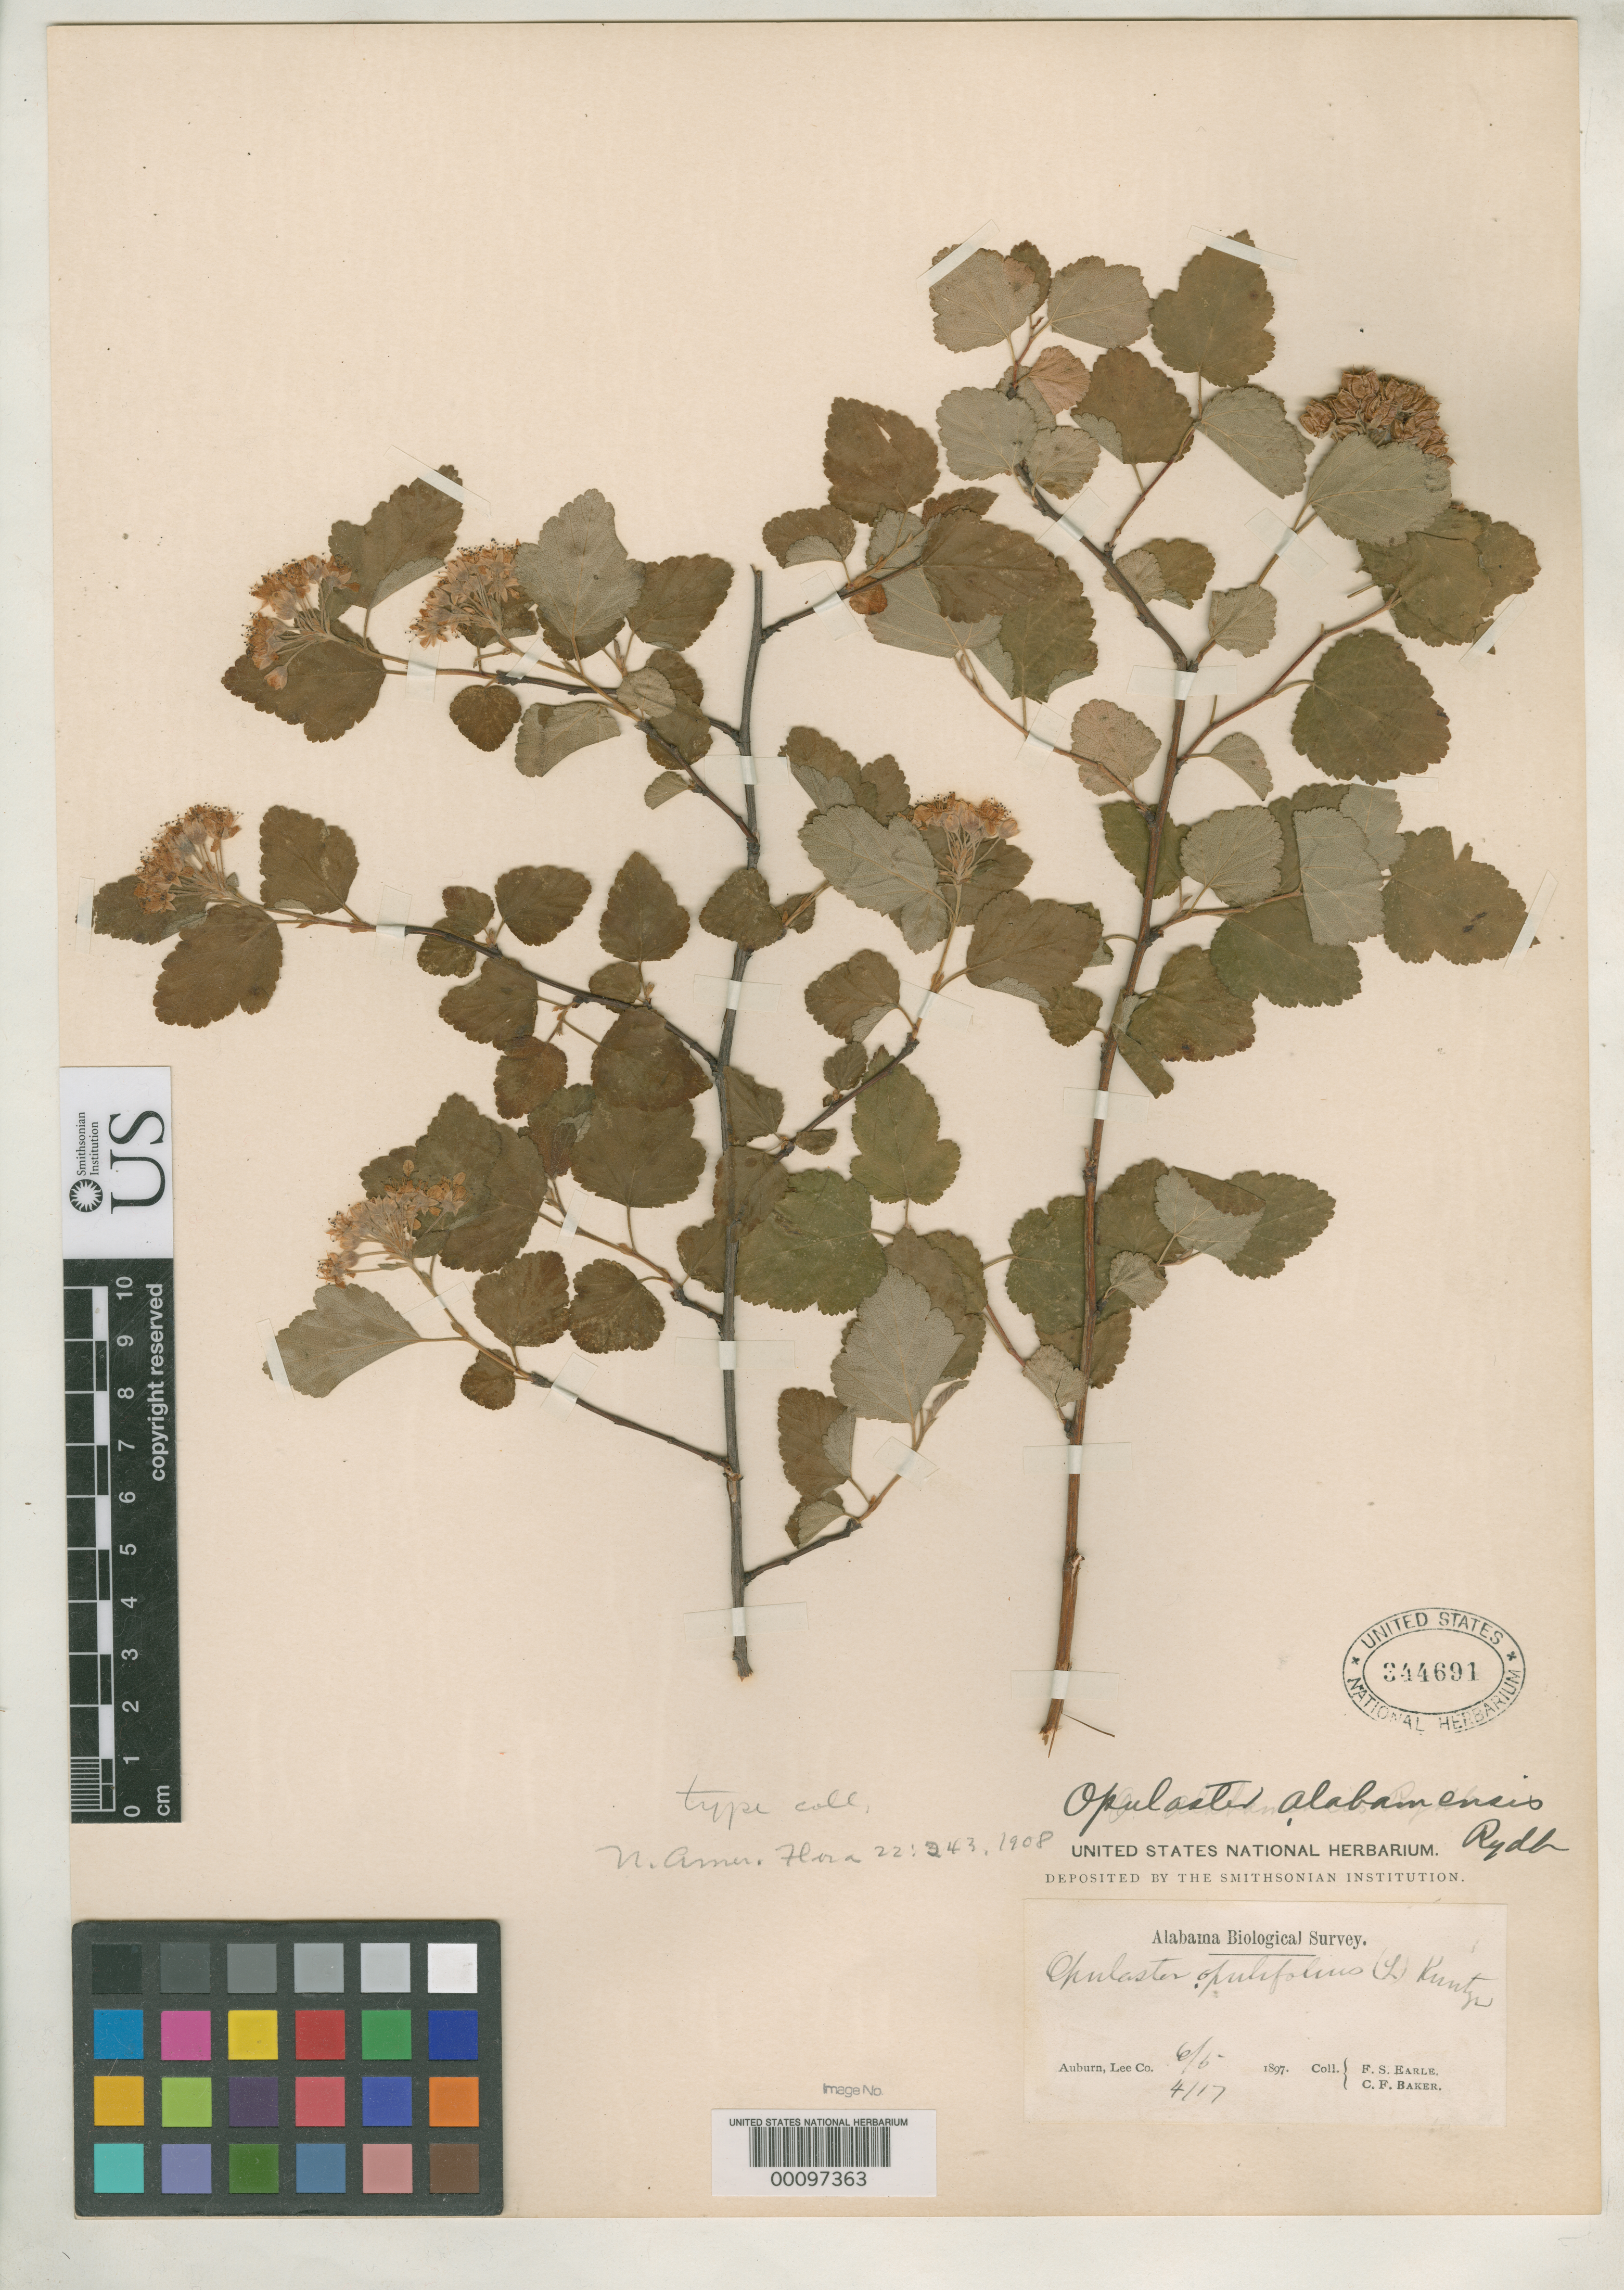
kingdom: Plantae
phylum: Tracheophyta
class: Magnoliopsida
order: Rosales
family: Rosaceae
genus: Opulaster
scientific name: Opulaster alabamensis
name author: Rydb.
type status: Isotype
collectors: F. S. Earle & C. F. Baker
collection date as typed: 05 Jun 1897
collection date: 1897-06-05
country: United States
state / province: Alabama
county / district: Lee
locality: Auburn.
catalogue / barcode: US 344691